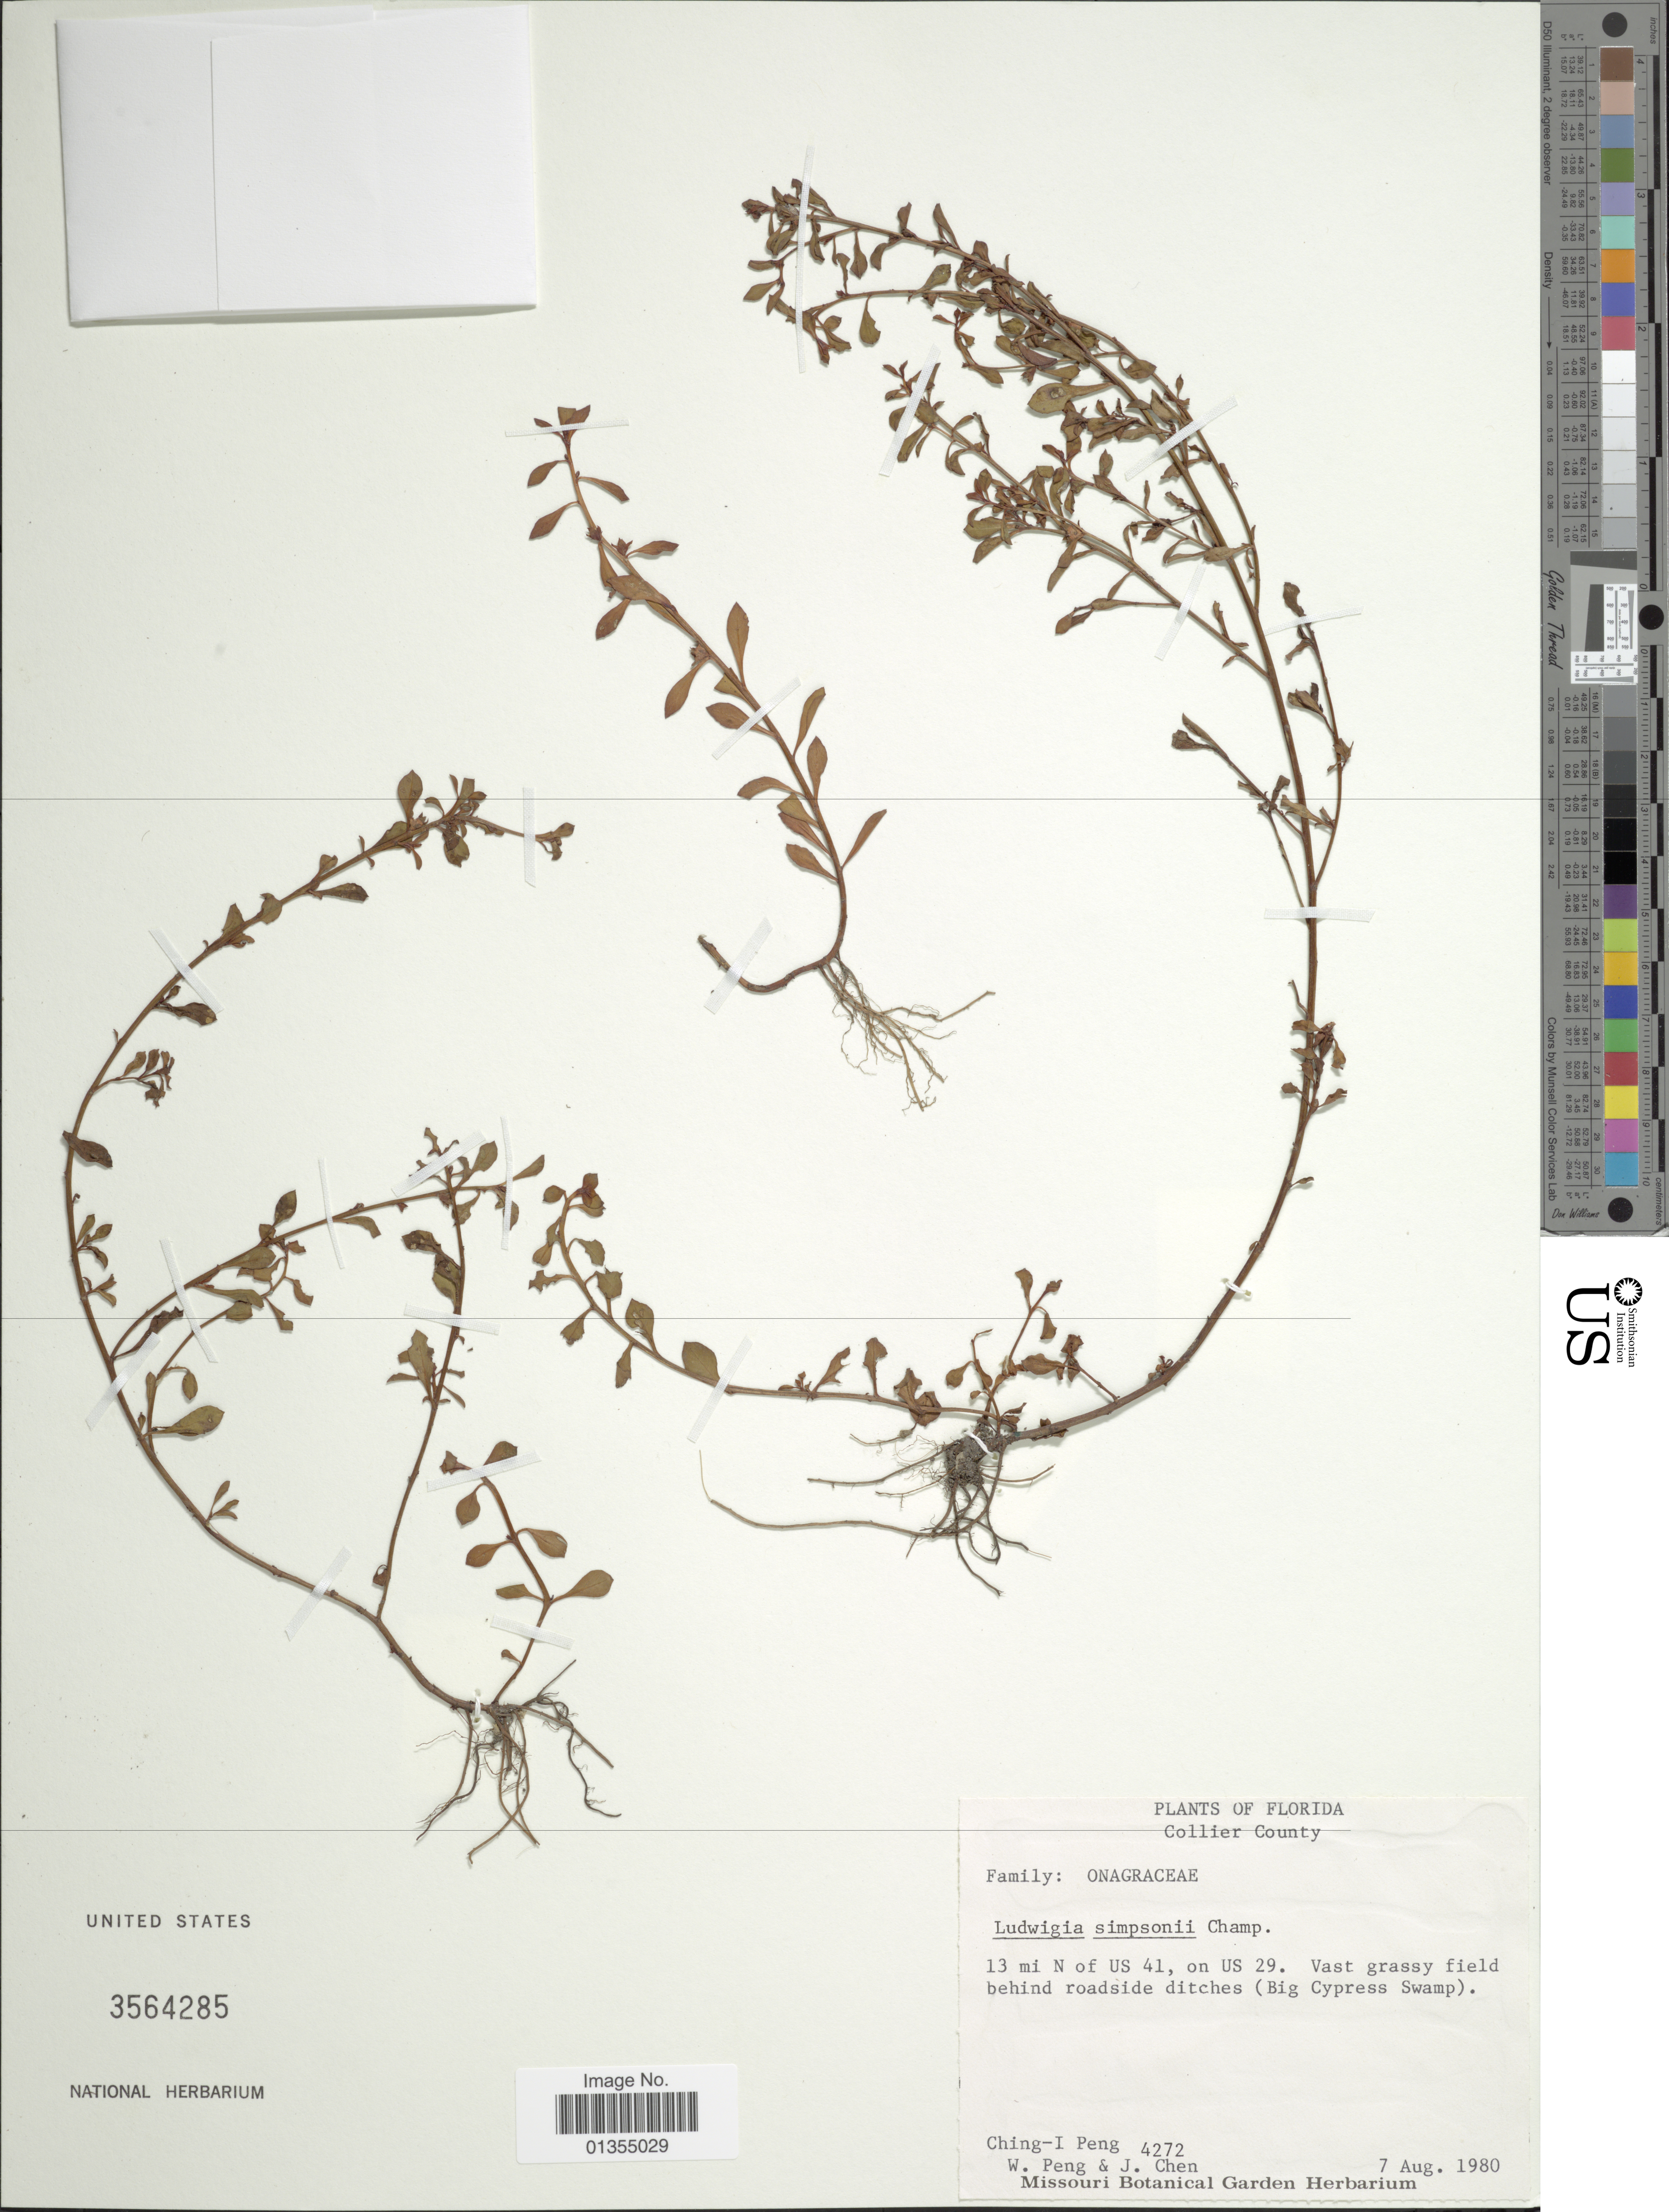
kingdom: Plantae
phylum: Tracheophyta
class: Magnoliopsida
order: Myrtales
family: Onagraceae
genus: Ludwigia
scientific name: Ludwigia simpsonii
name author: Chapm.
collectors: C.-I Peng, W. Peng & J. Chen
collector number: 4272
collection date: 1980-08-07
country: United States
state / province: Florida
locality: Collier County, 13 mi N of US 41, on Us 29, vast grassy field behind roadside ditches (Big Cyoress Swamp)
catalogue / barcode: US 3564285